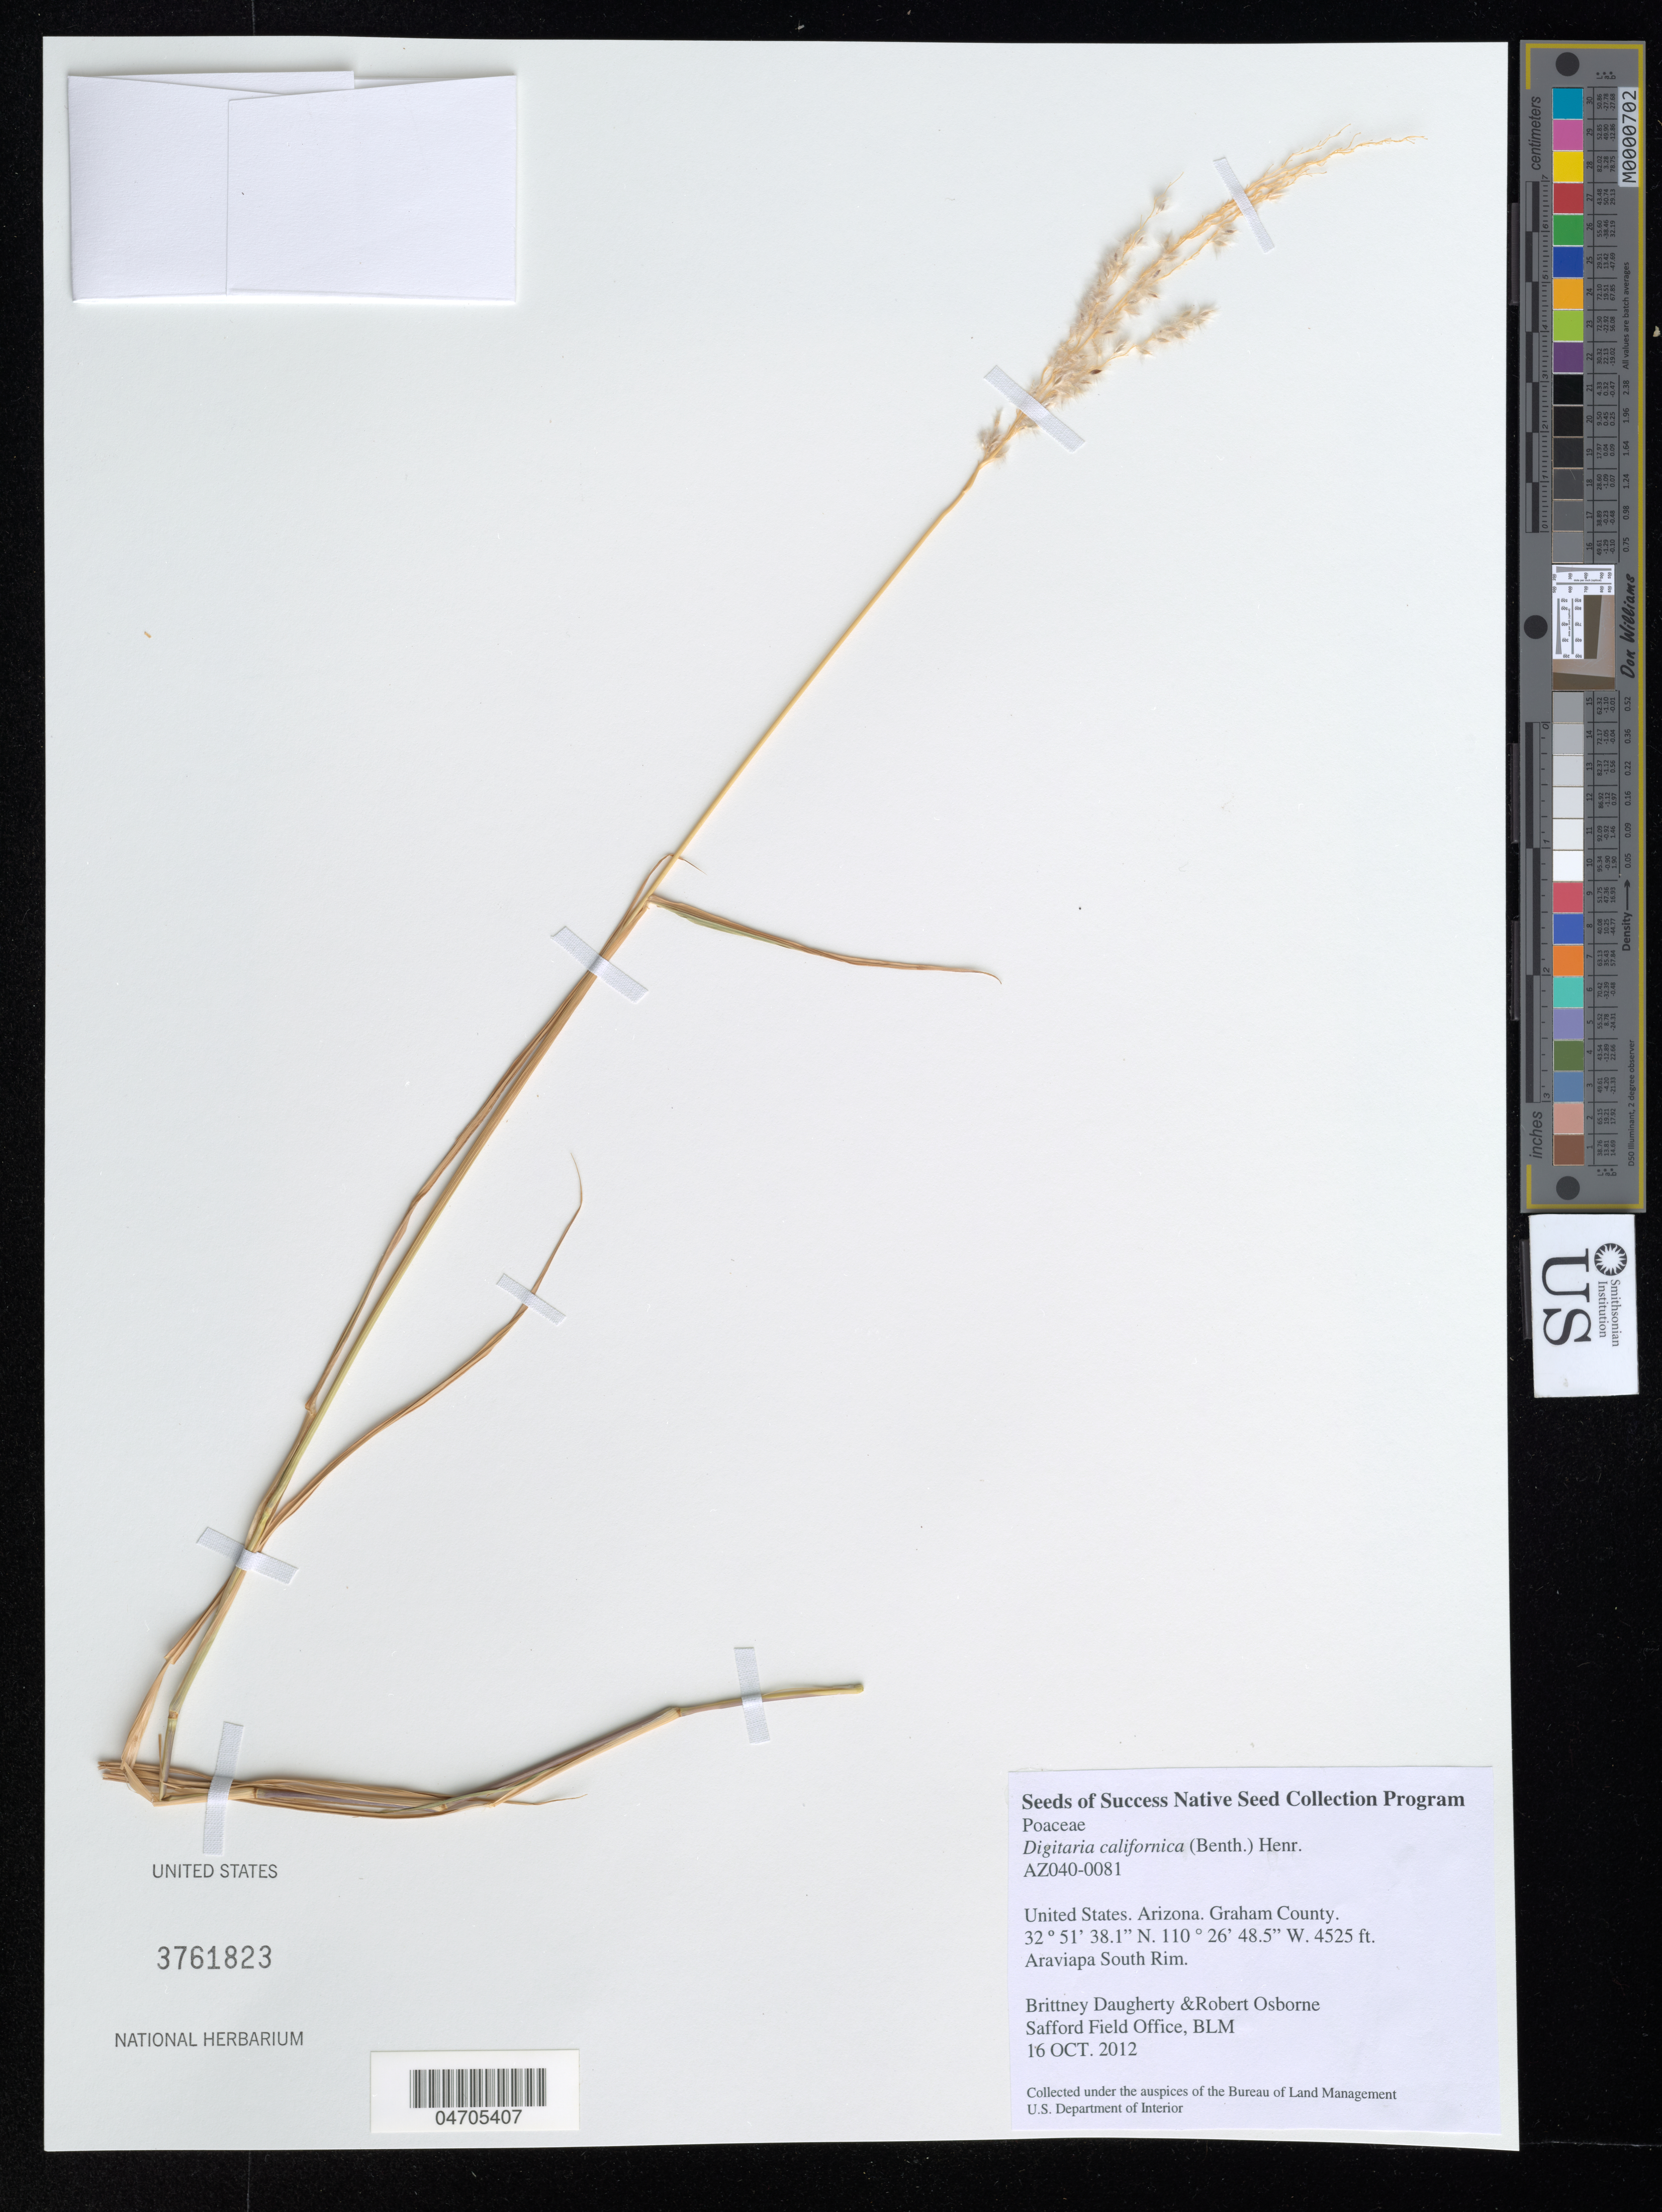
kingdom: Plantae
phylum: Tracheophyta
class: Liliopsida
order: Poales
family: Poaceae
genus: Digitaria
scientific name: Digitaria californica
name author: (Benth.) Henr.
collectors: B. Daugherty & R. Osborne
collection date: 2012-10-16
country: United States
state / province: Arizona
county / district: Graham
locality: Graham County. Araviapa South Rim.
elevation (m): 1379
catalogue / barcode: US 3761823